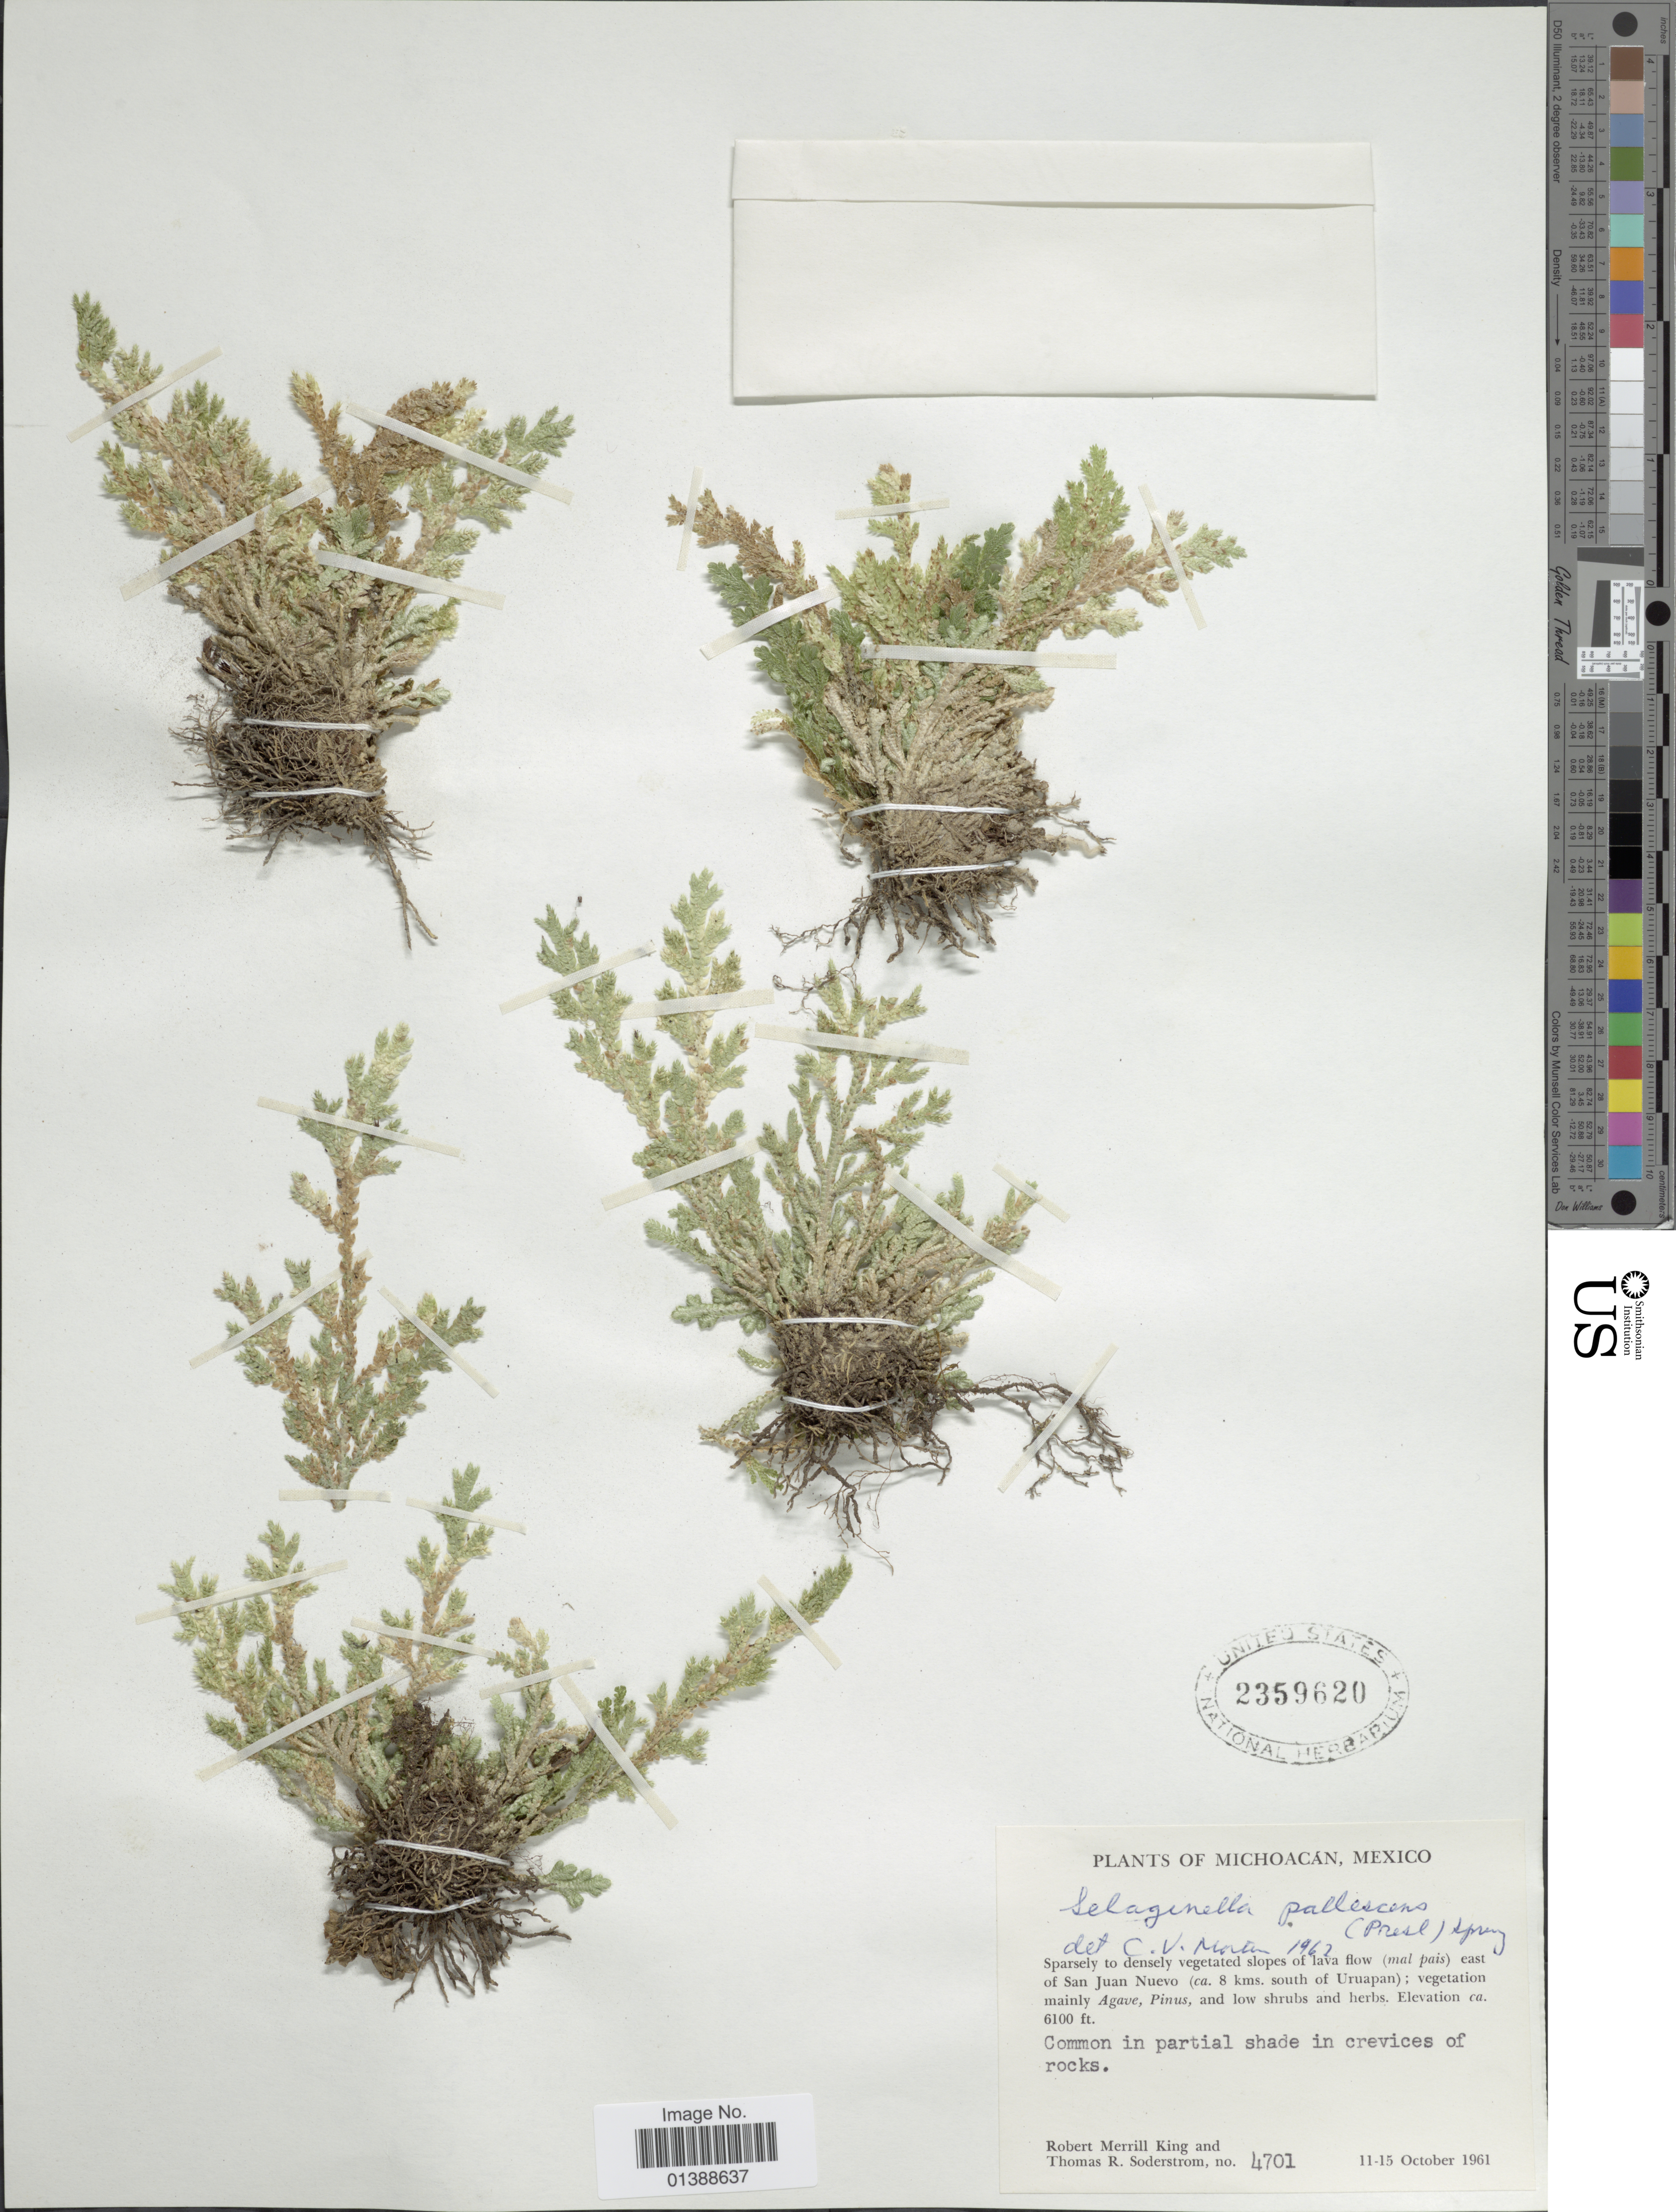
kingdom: Plantae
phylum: Tracheophyta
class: Lycopodiopsida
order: Selaginellales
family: Selaginellaceae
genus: Selaginella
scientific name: Selaginella pallescens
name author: (C. Presl) Spring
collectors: R. M. King & T. R. Soderstrom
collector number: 4701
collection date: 1961-10-11/1961-10-15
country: Mexico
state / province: Michoacán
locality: Sparsely to densely vegetated slopes of lava flow 9mal pais) east of San Juan Nuevo (ca. 8 kms south of Uruapan)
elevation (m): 1859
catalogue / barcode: US 2359620